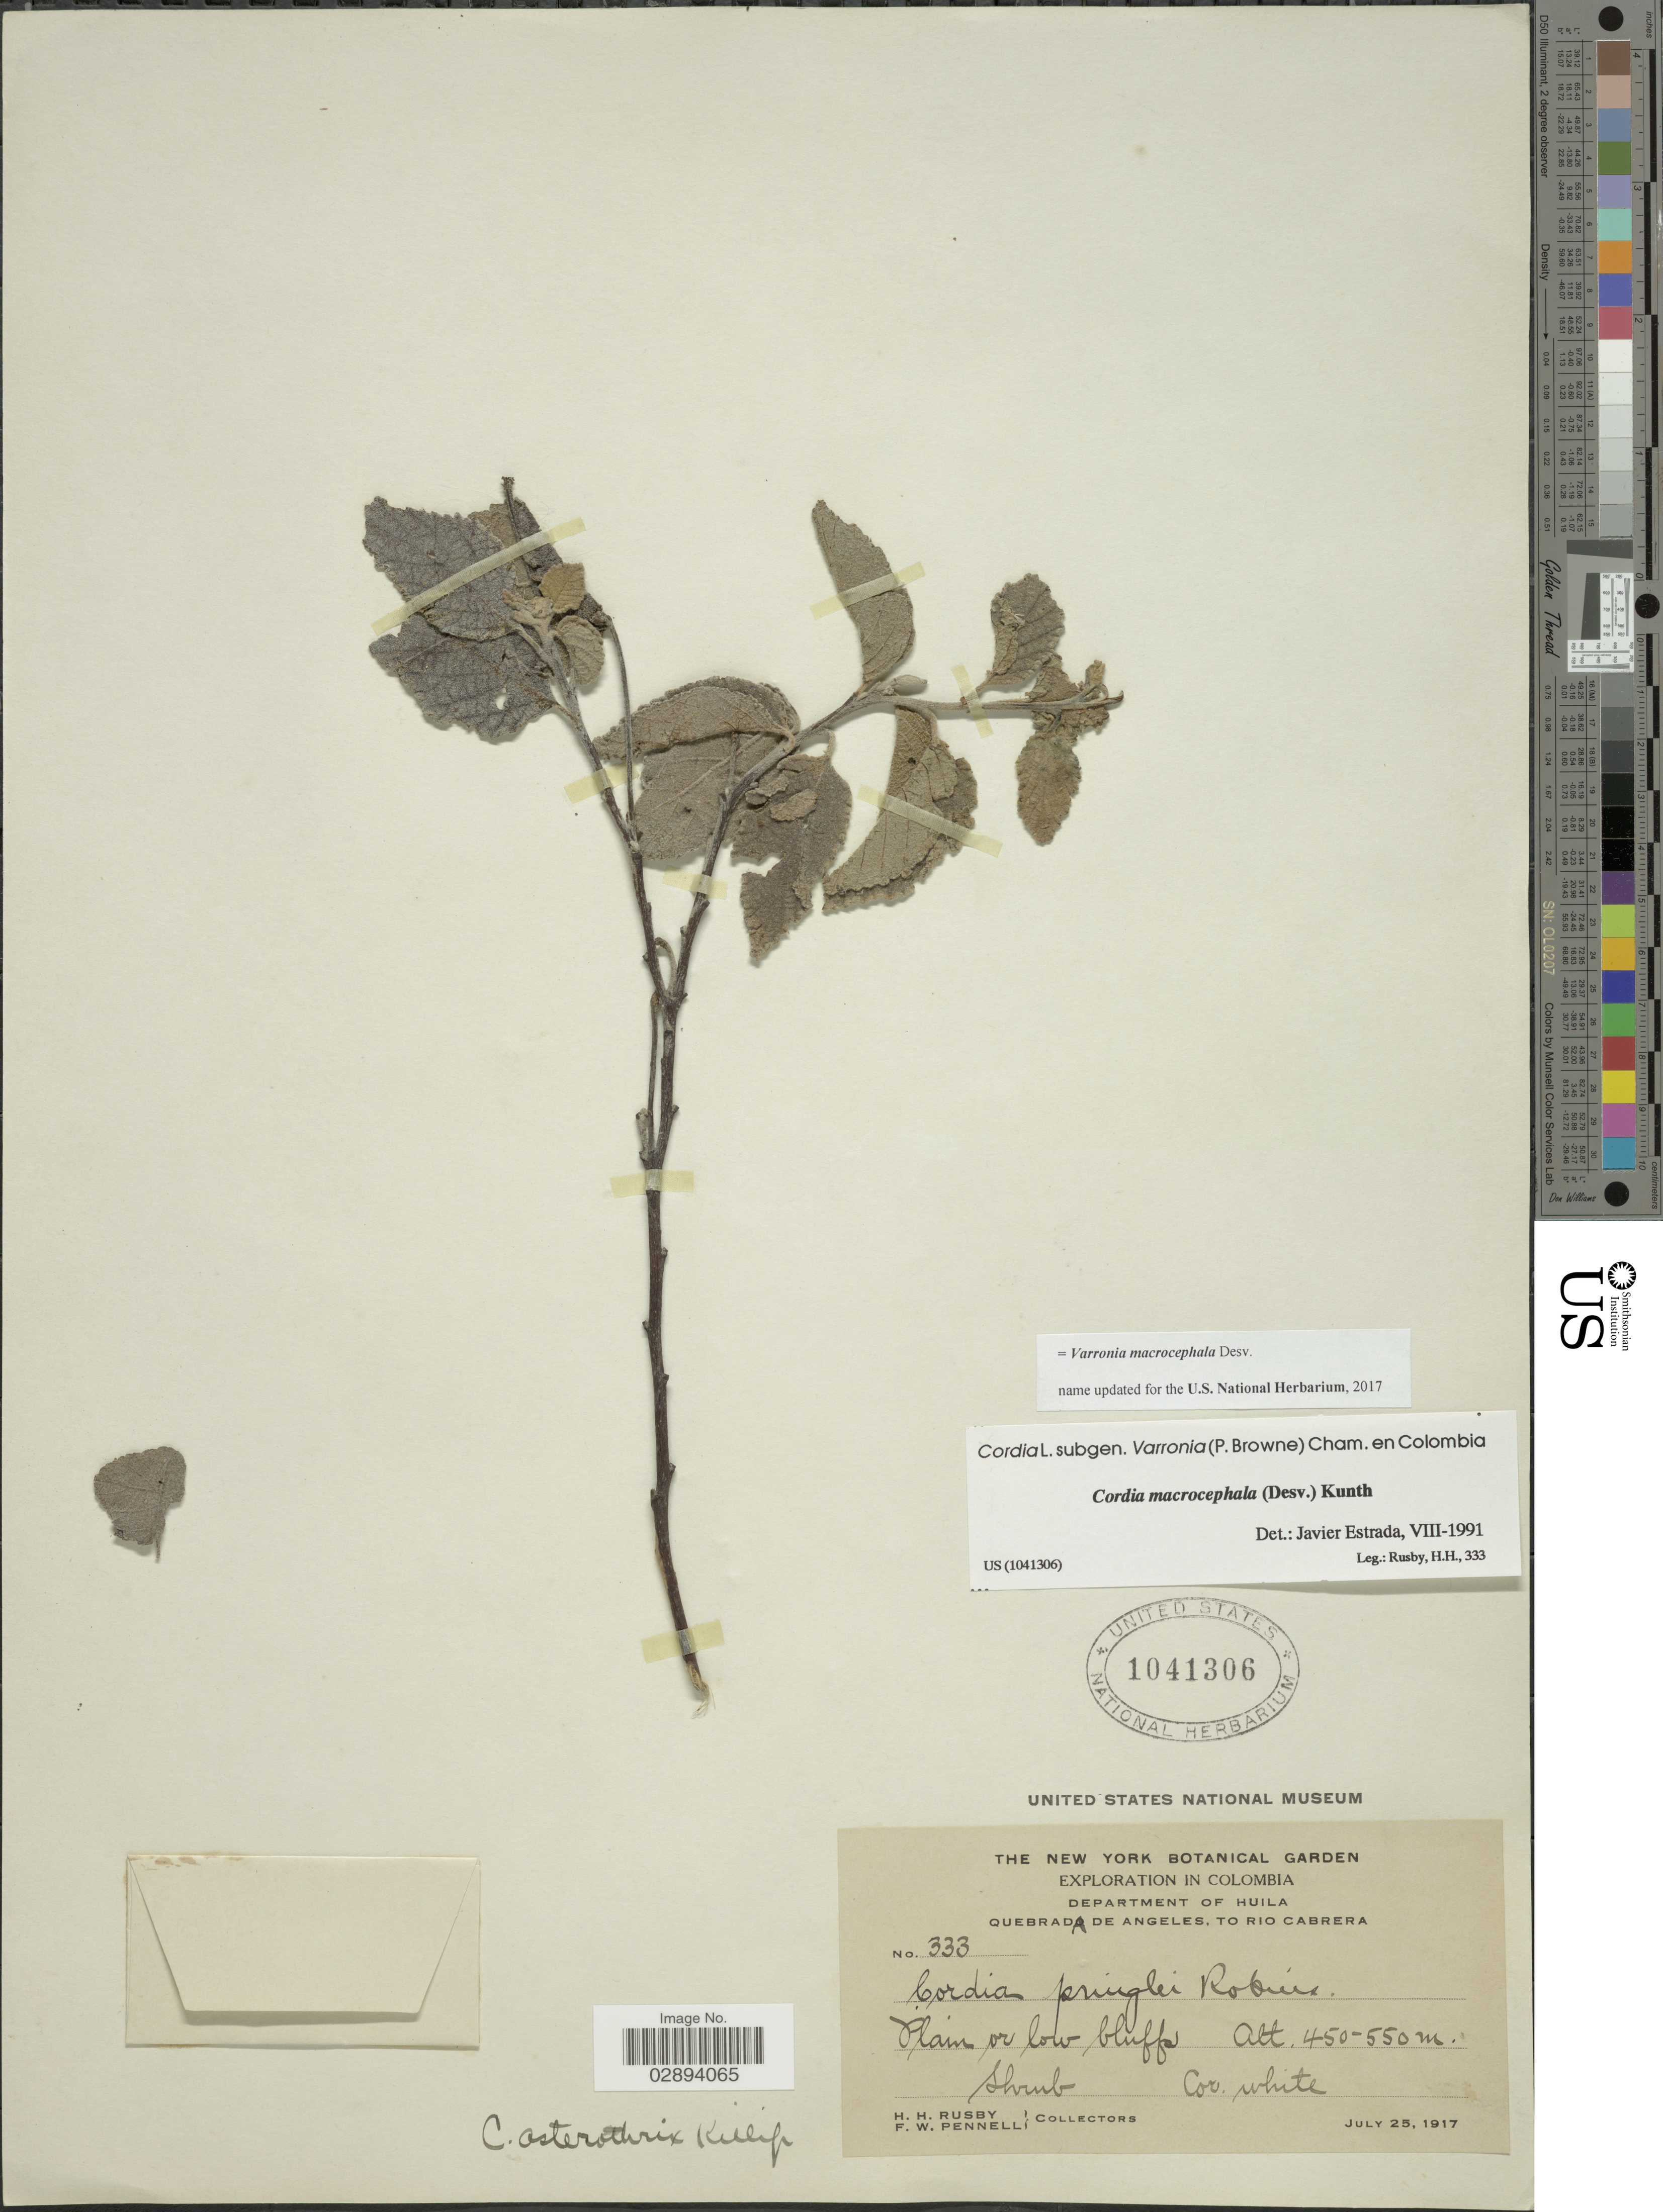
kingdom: Plantae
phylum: Tracheophyta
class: Magnoliopsida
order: Boraginales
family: Cordiaceae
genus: Varronia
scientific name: Varronia macrocephala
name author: Desv.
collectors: H. H. Rusby & F. W. Pennell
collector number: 333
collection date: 1917-07-25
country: Colombia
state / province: Huila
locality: Department of Huila, Quebrada de Angeles, to Rio Cabrera.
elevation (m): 450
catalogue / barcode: US 1041306